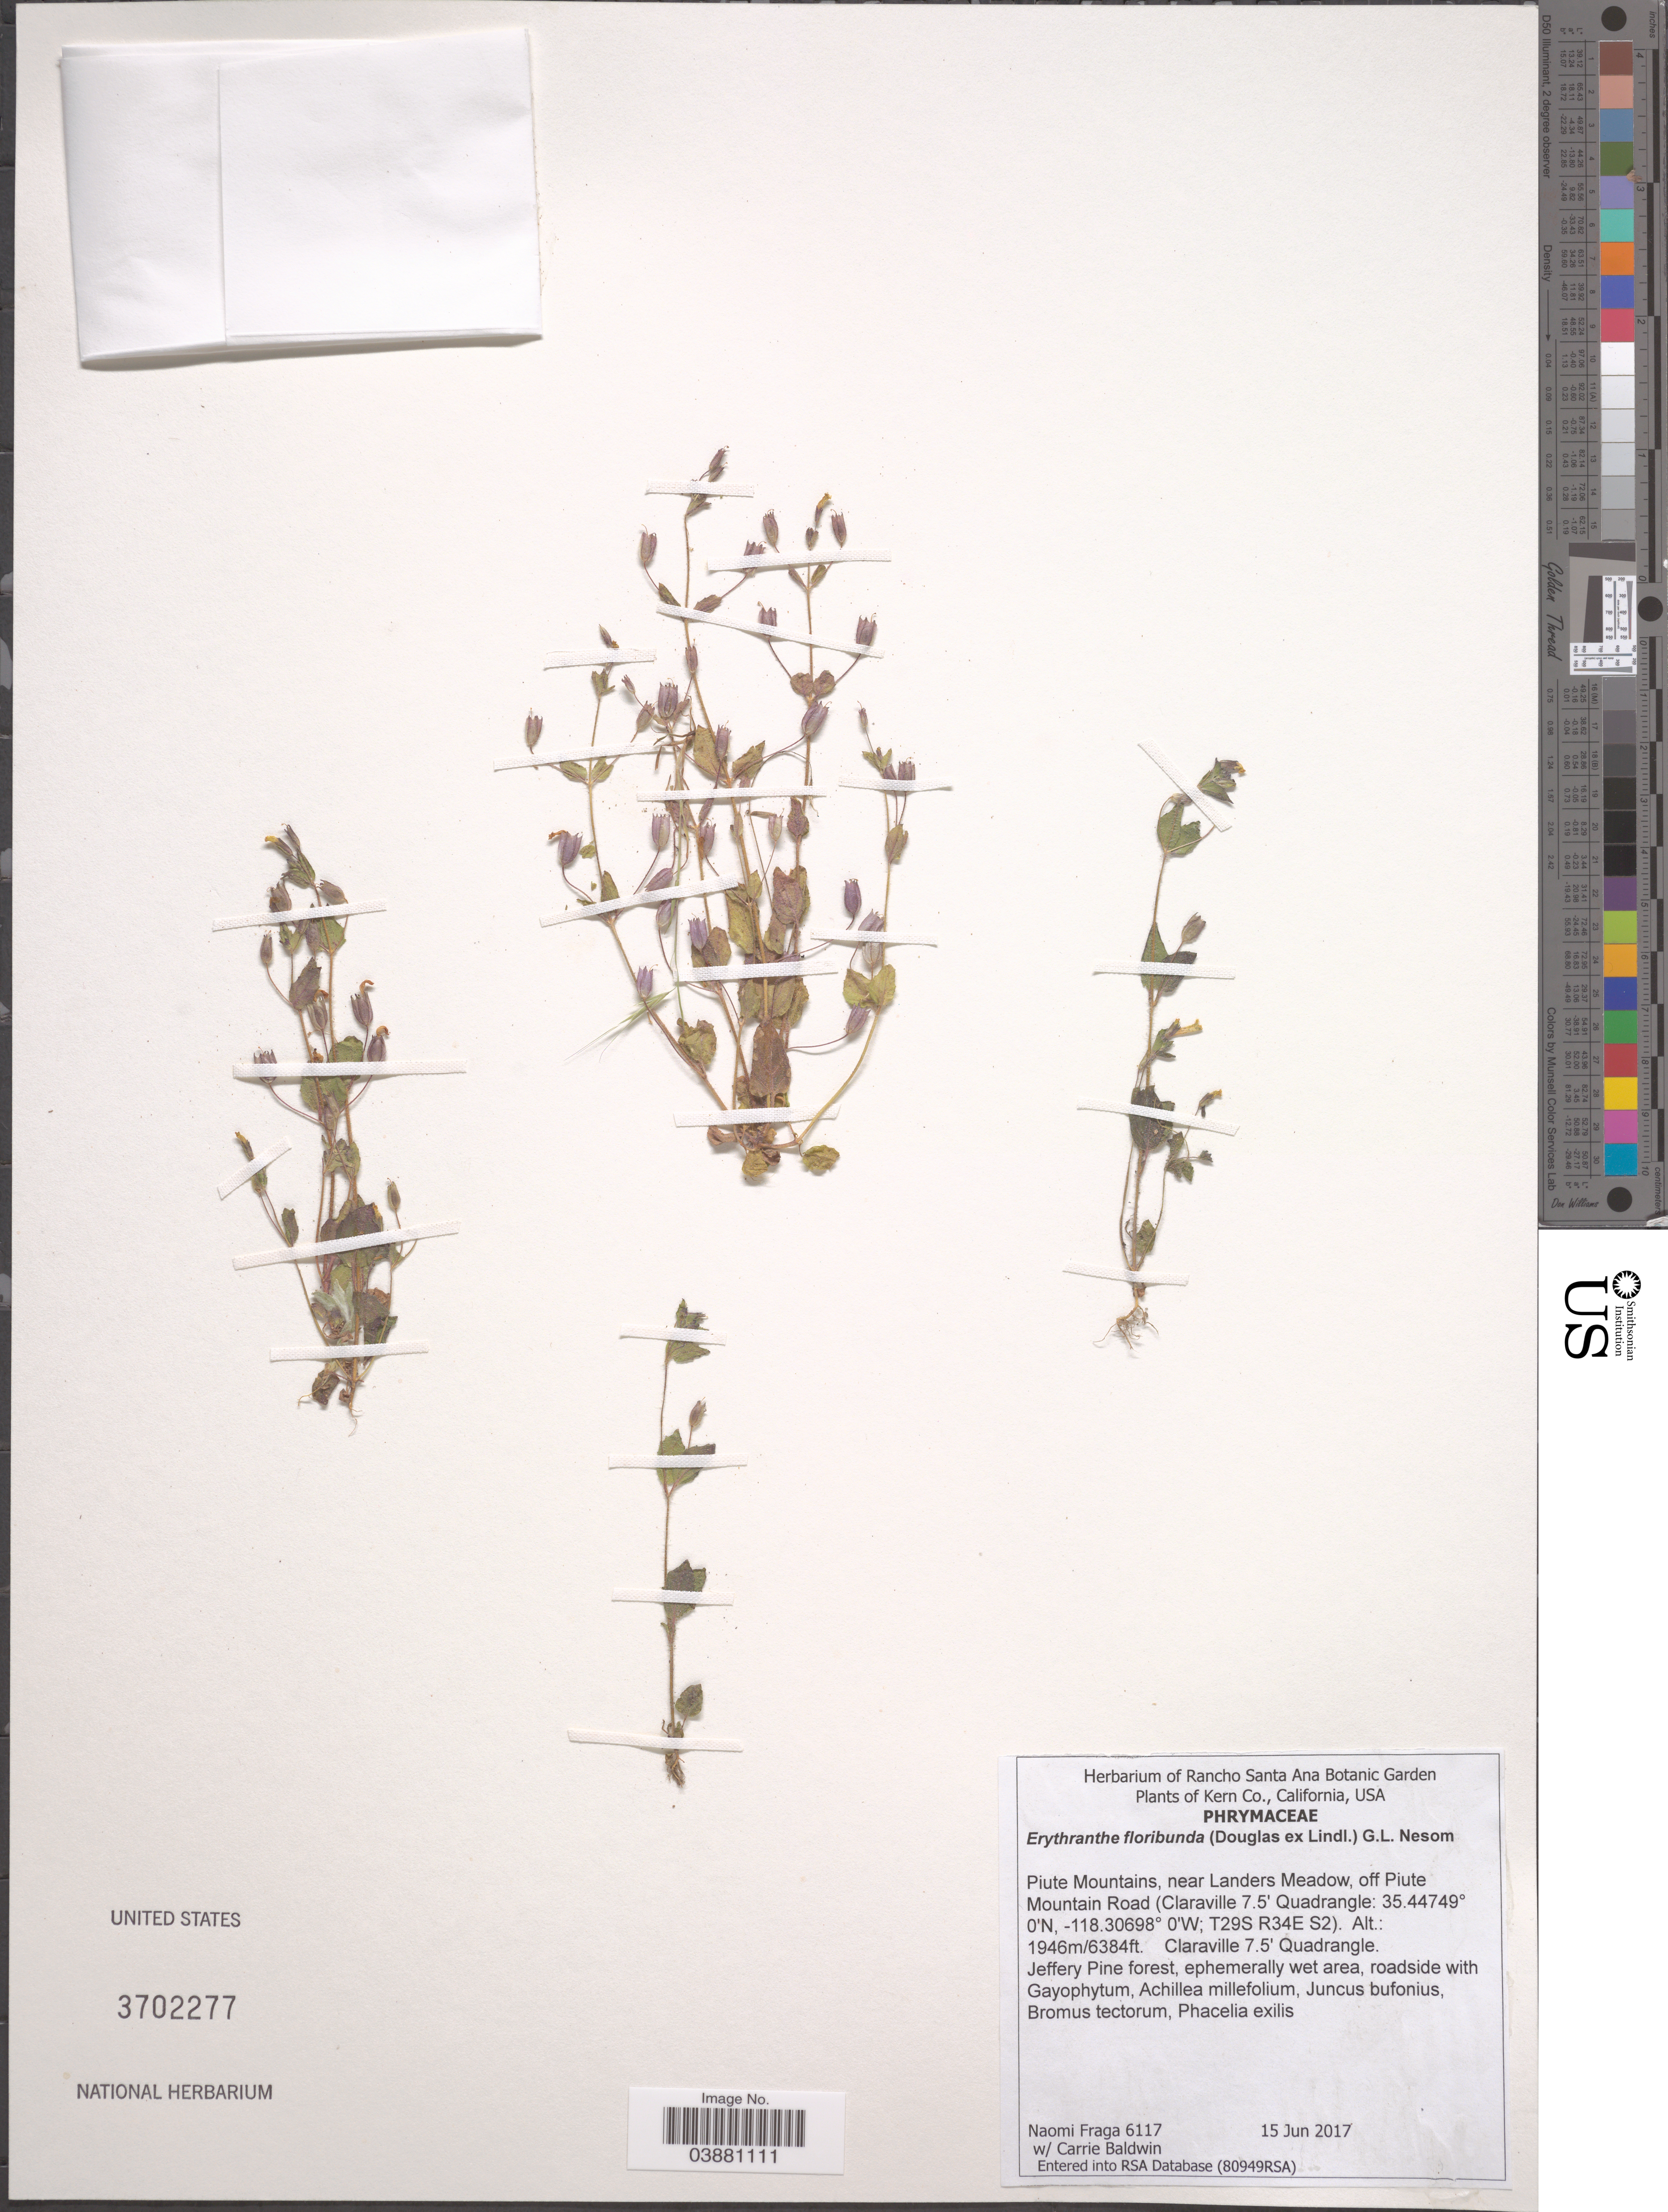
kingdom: Plantae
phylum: Tracheophyta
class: Magnoliopsida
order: Lamiales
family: Phrymaceae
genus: Mimulus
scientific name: Mimulus floribundus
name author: Douglas ex Lindl.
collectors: N. Fraga & C. C. Baldwin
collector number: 6117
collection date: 2017-06-15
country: United States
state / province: California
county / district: Kern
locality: Kern Co. Piute Mountains, near Landers Meadow, off Piute Mountain Road (Claraville 7.5' Quadrangle; T29S R34E S2). Jeffery Pine forest.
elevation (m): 1946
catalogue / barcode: US 3702277